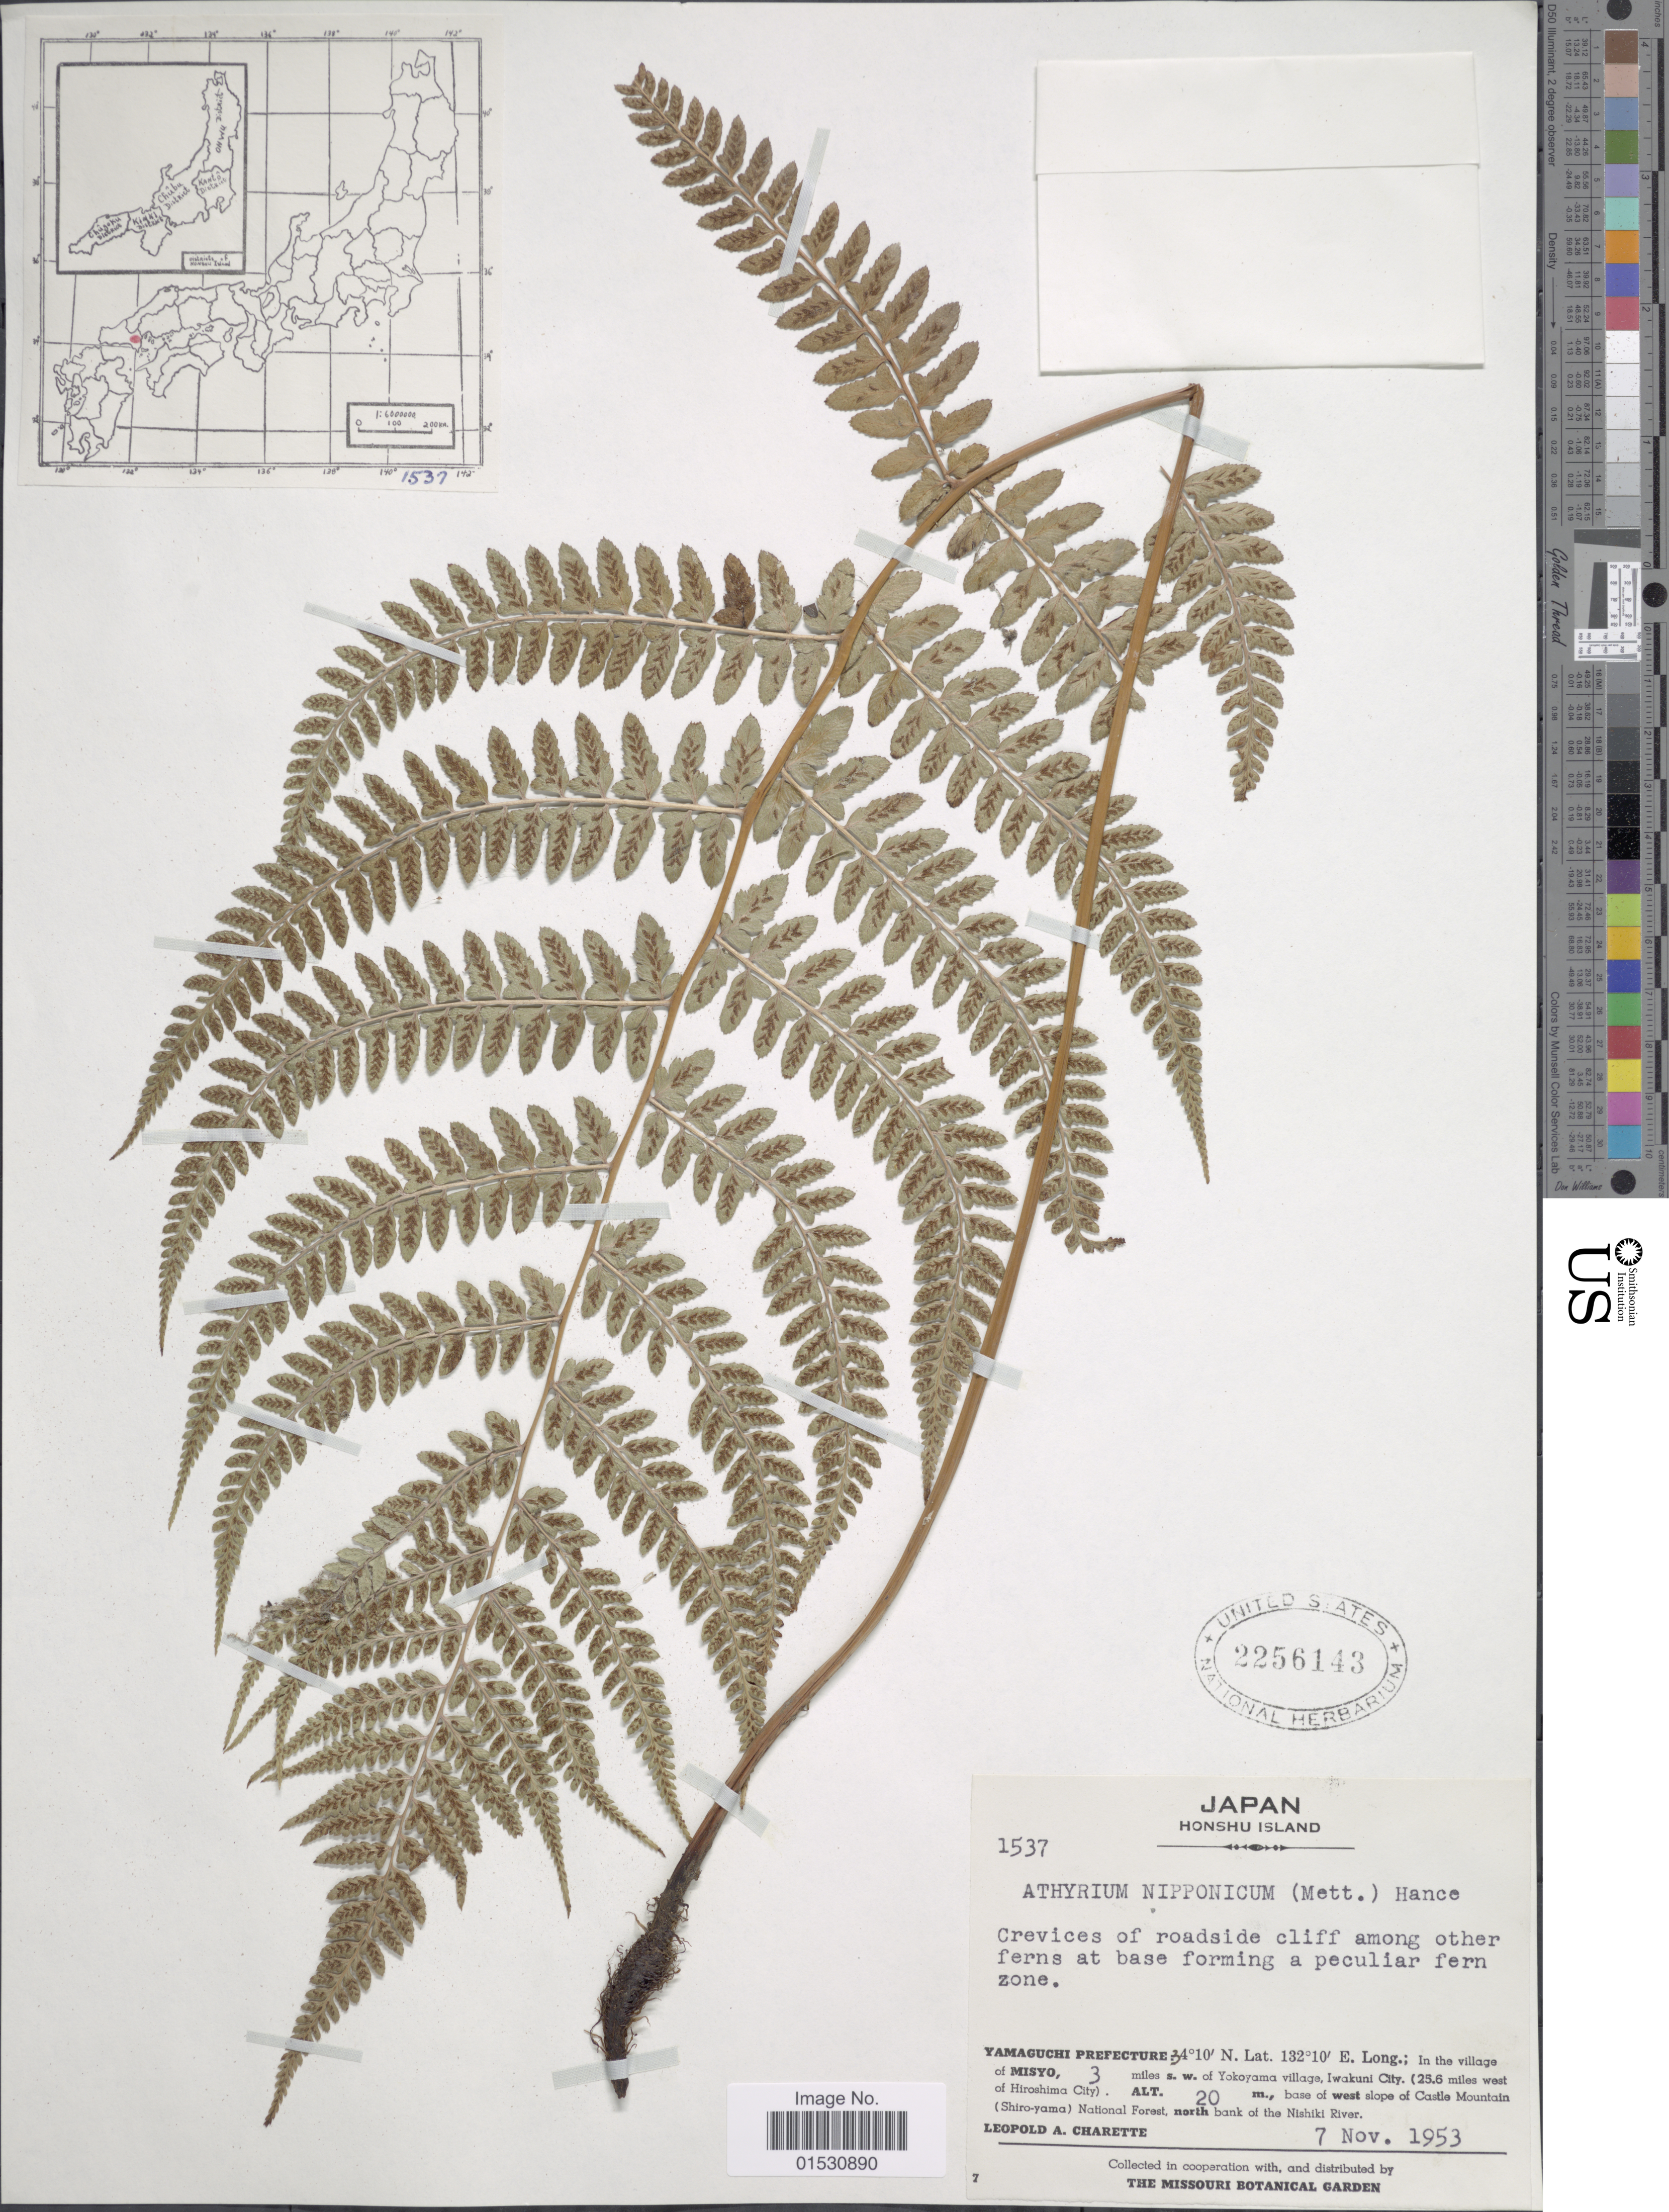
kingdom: Plantae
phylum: Tracheophyta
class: Polypodiopsida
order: Polypodiales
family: Athyriaceae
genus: Athyrium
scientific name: Athyrium nipponicum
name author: (Mett.) Hance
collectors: L. A. Charette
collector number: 1537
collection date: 1953-11-07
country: Japan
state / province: Yamaguti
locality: Honshu Island. Yamaguchi Prefecture. In the village of Misyo, 3 miles s.w. of Yokoyama village, Iwakuni City. (25.6 miles west of Hiroshima City). Base of west slope of Castle Mountain (Shiro-yama) National Forest, north bank of the Nishiki River.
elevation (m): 20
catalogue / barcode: US 2256143